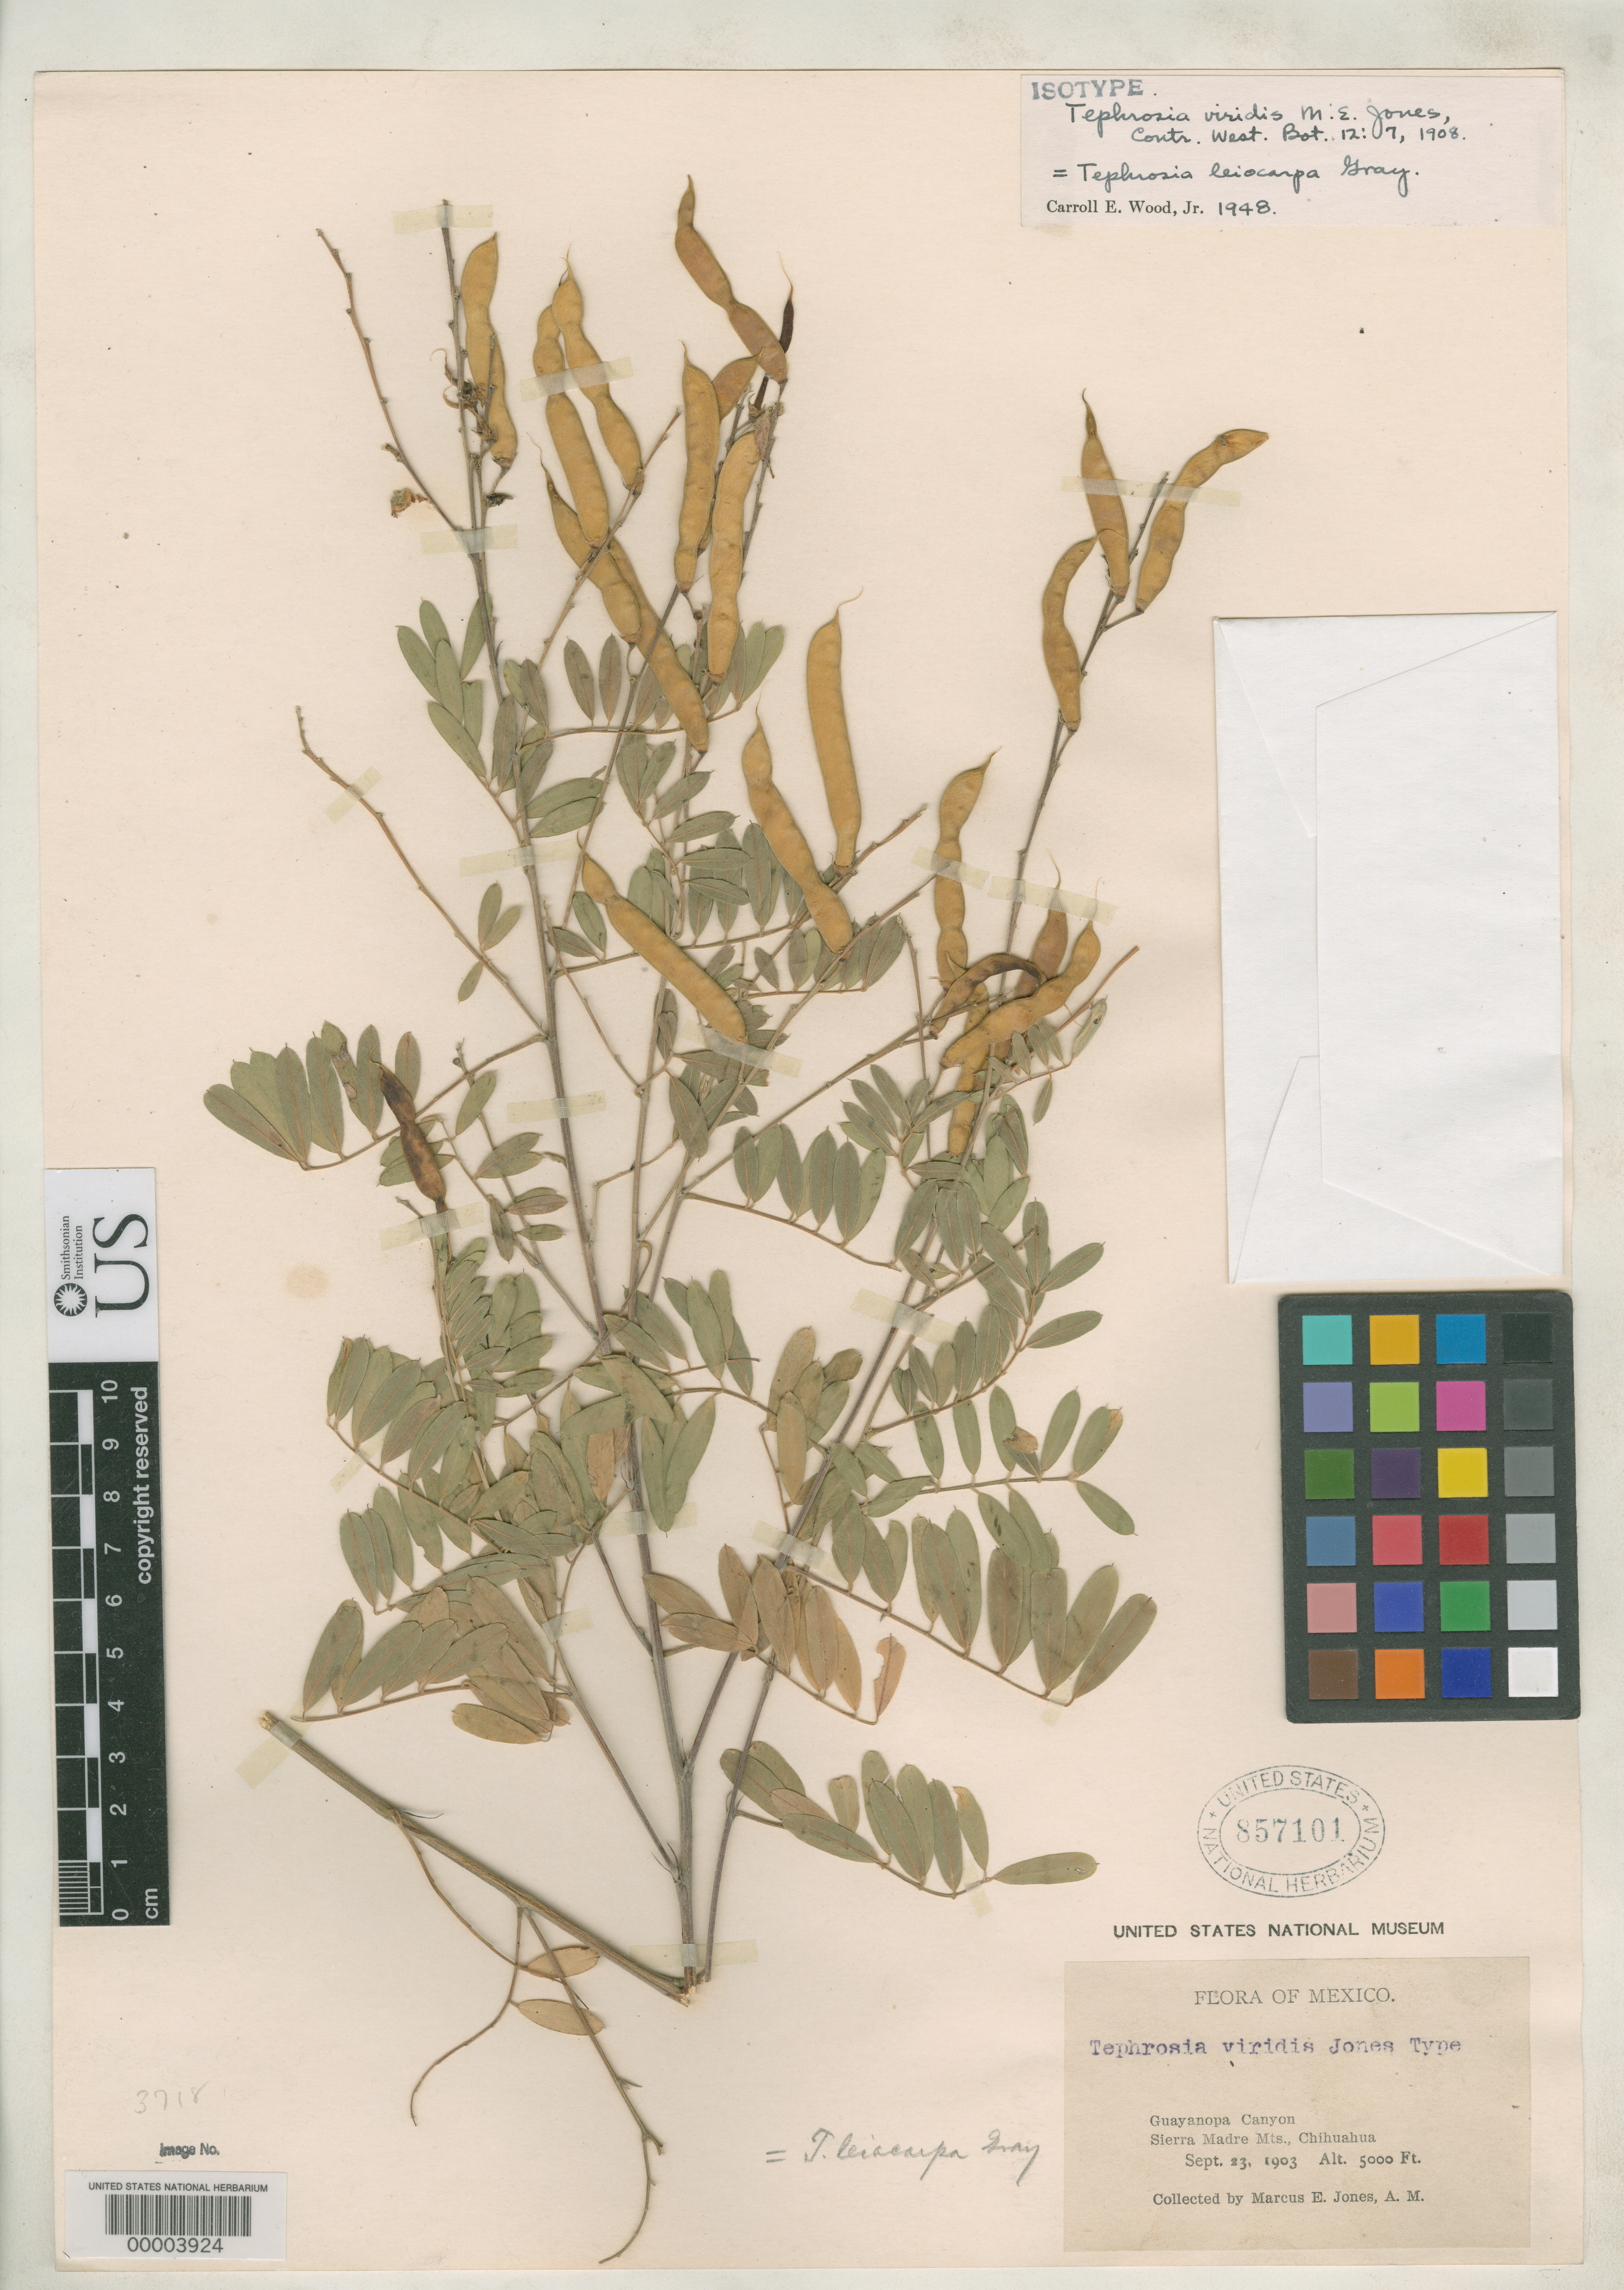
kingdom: Plantae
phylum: Tracheophyta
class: Magnoliopsida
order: Fabales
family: Fabaceae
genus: Tephrosia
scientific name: Tephrosia viridis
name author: M.E. Jones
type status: Isotype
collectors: M. E. Jones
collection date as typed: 23 Sep 1903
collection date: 1903-09-23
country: Mexico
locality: Sierra Madre Mountains, Guayanopa Canyon; alt. 5000 ft.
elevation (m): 1524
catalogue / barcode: US 857101